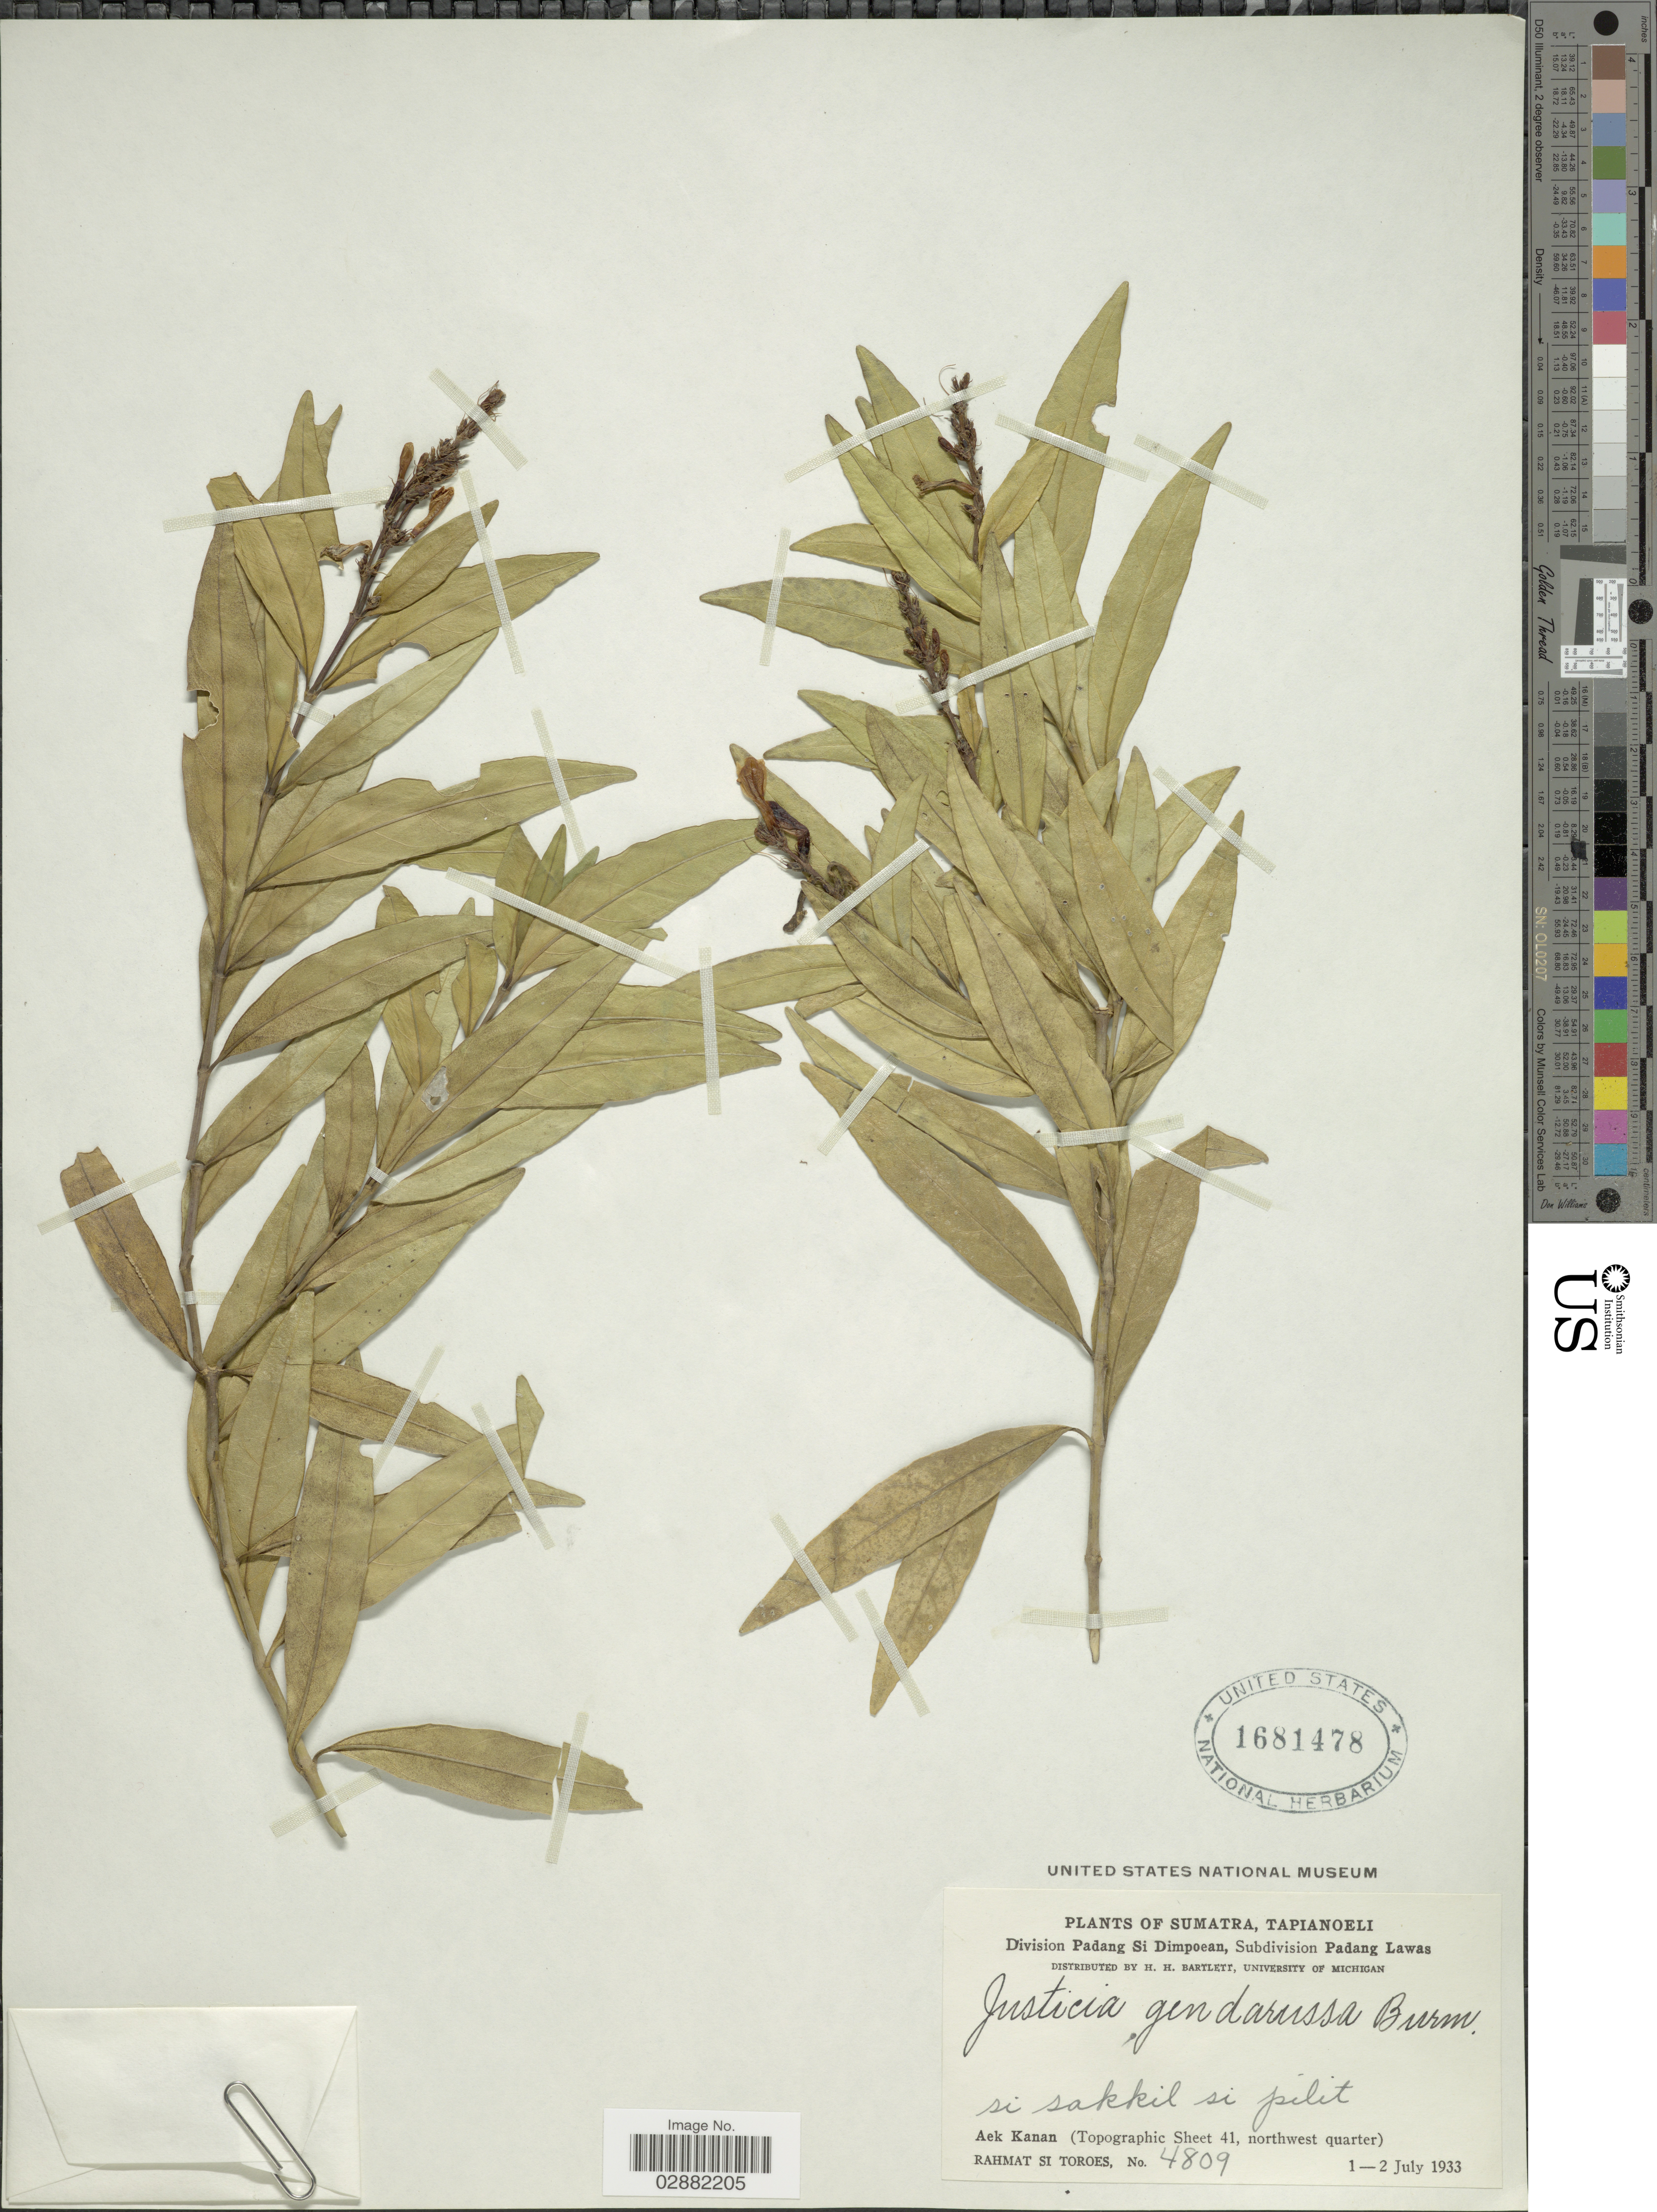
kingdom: Plantae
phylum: Tracheophyta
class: Magnoliopsida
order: Lamiales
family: Acanthaceae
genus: Justicia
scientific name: Justicia gendarussa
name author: Burm. f.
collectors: Rahmat Si Boeea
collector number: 4809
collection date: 1933-07-01/1933-07-02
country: Indonesia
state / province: Sumatra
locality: Sumatra. Tapianoeli. Division Padang Si Dimpoean, Subdivision Padang Lawas. Aek Kanan. (Topographic Sheet 41, northwest quarter).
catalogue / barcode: US 1681478